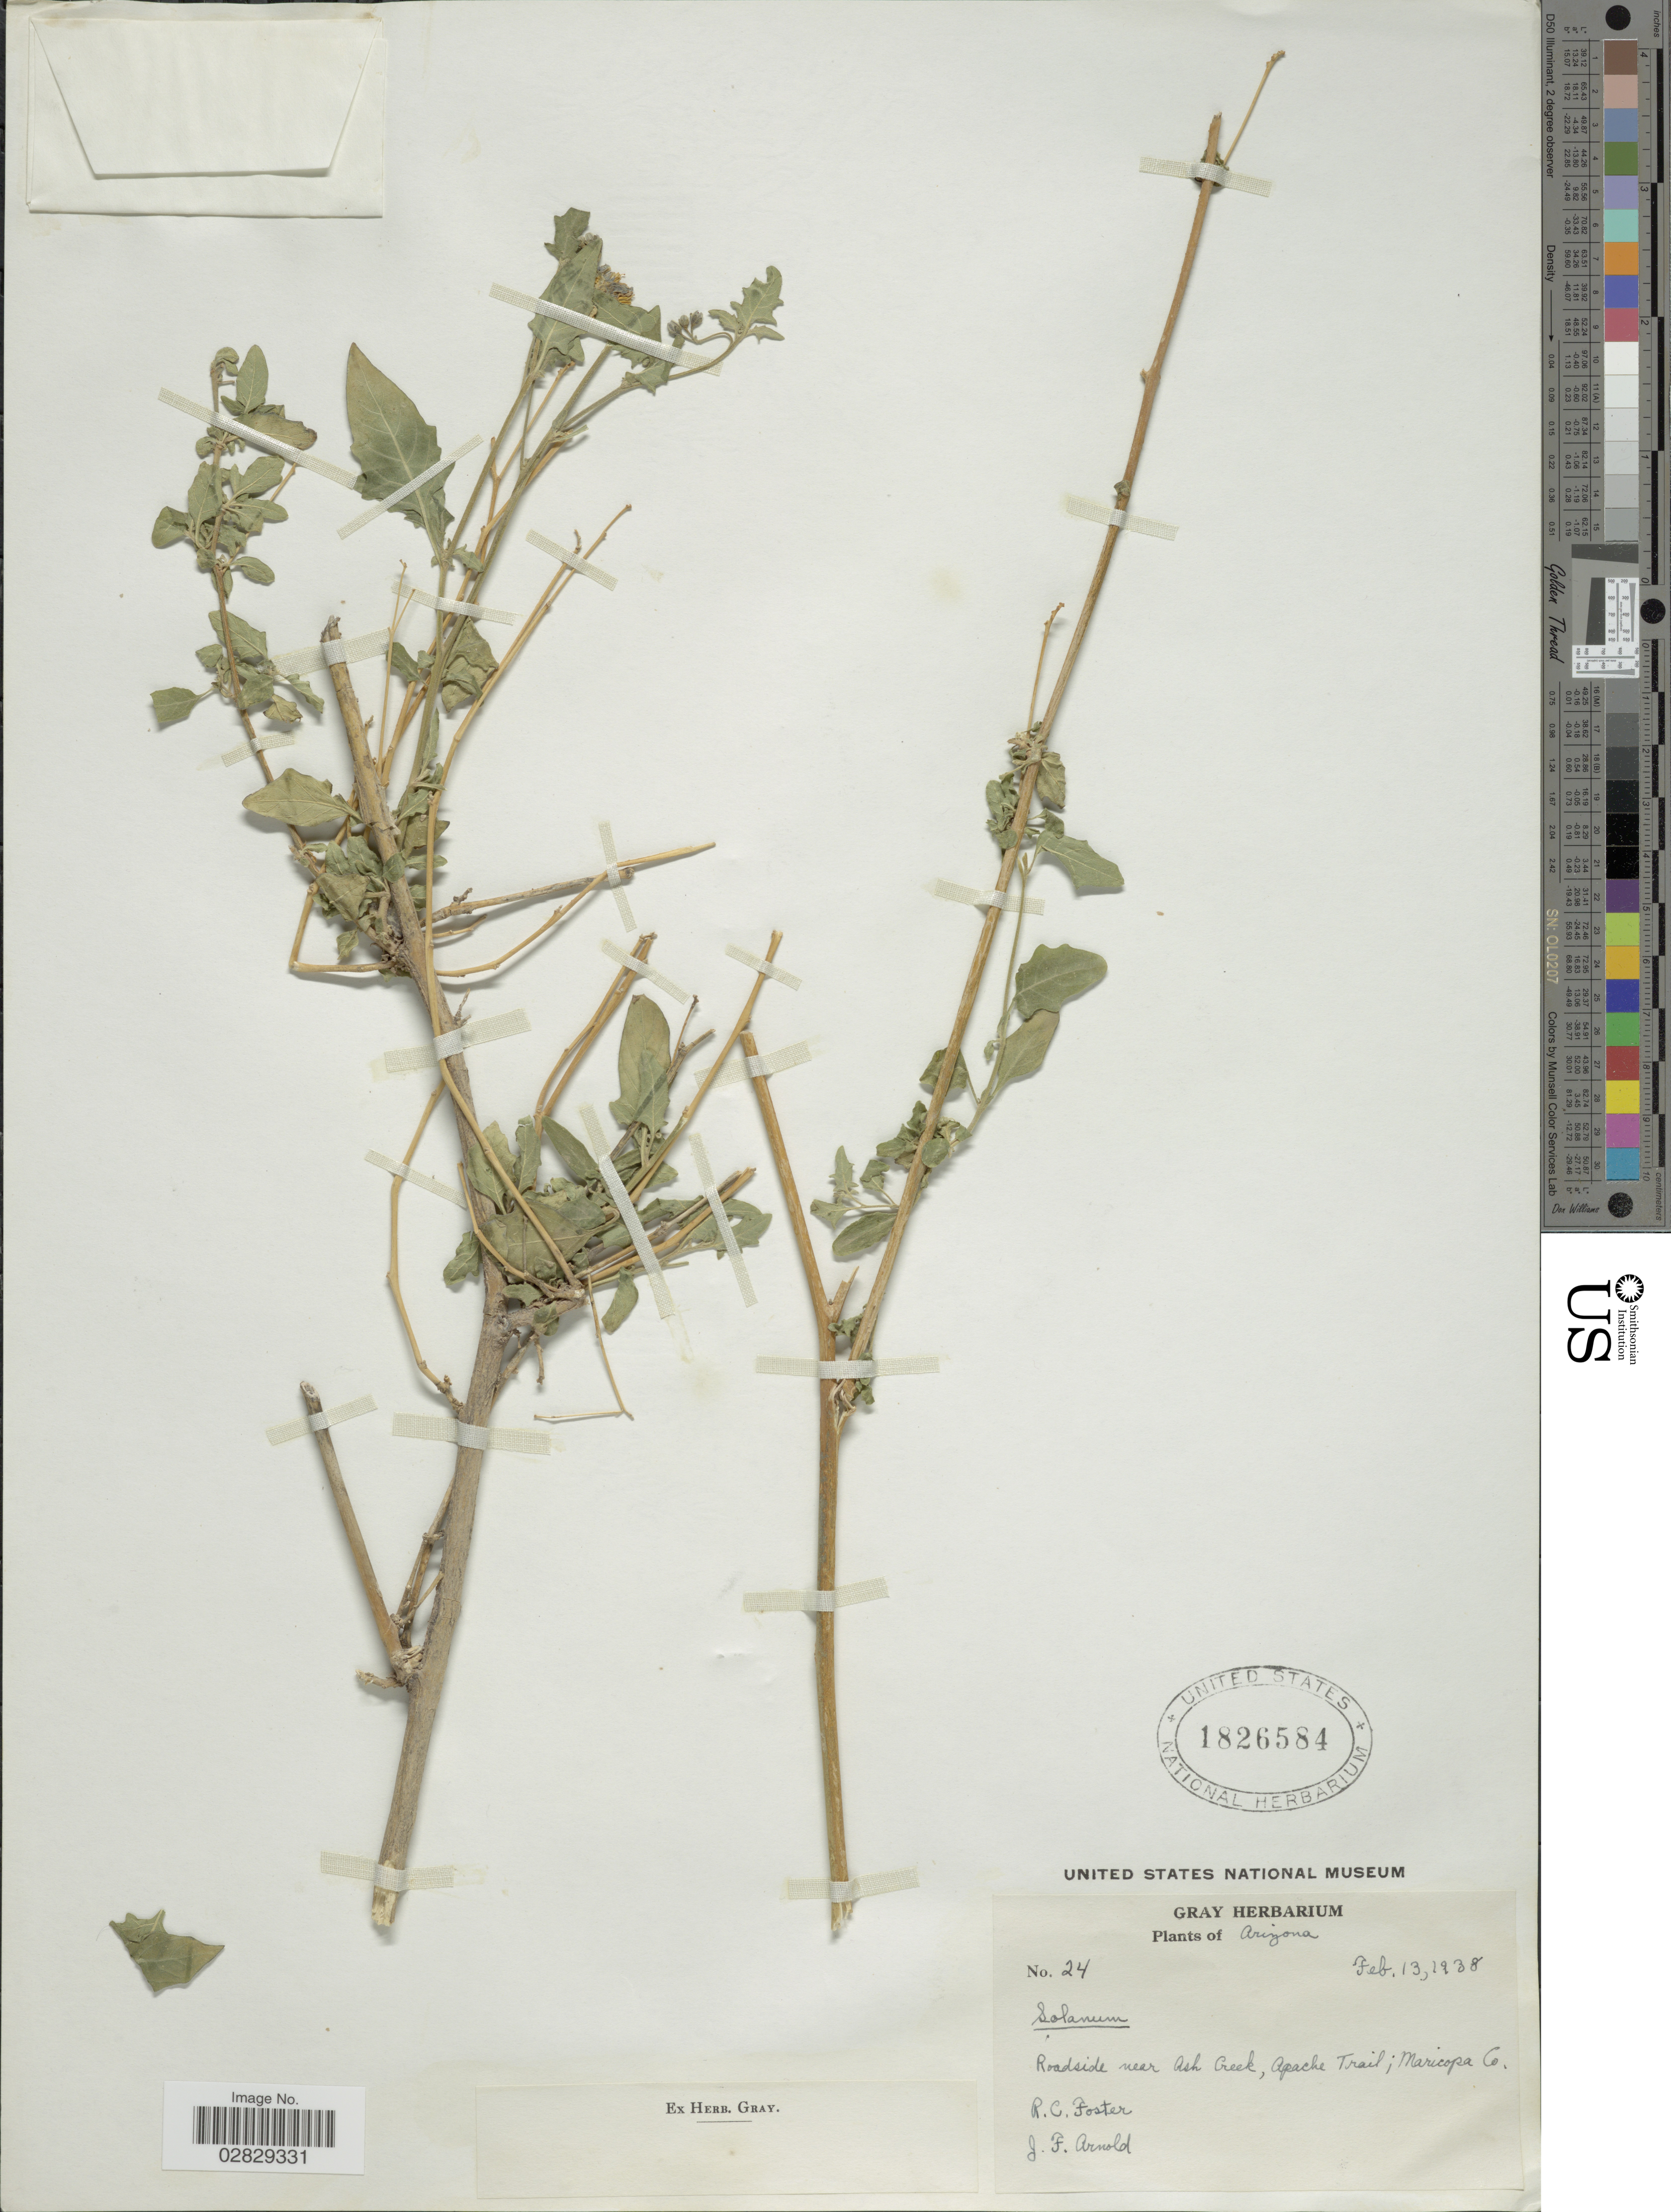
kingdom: Plantae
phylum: Tracheophyta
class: Magnoliopsida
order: Solanales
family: Solanaceae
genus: Solanum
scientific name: Solanum sp.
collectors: R. C. Foster & J. F. Arnold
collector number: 24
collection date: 1938-02-13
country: United States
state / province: Arizona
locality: Roadside near Ash Creek, Apache Trail; Maricopa Co.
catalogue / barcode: US 1826584